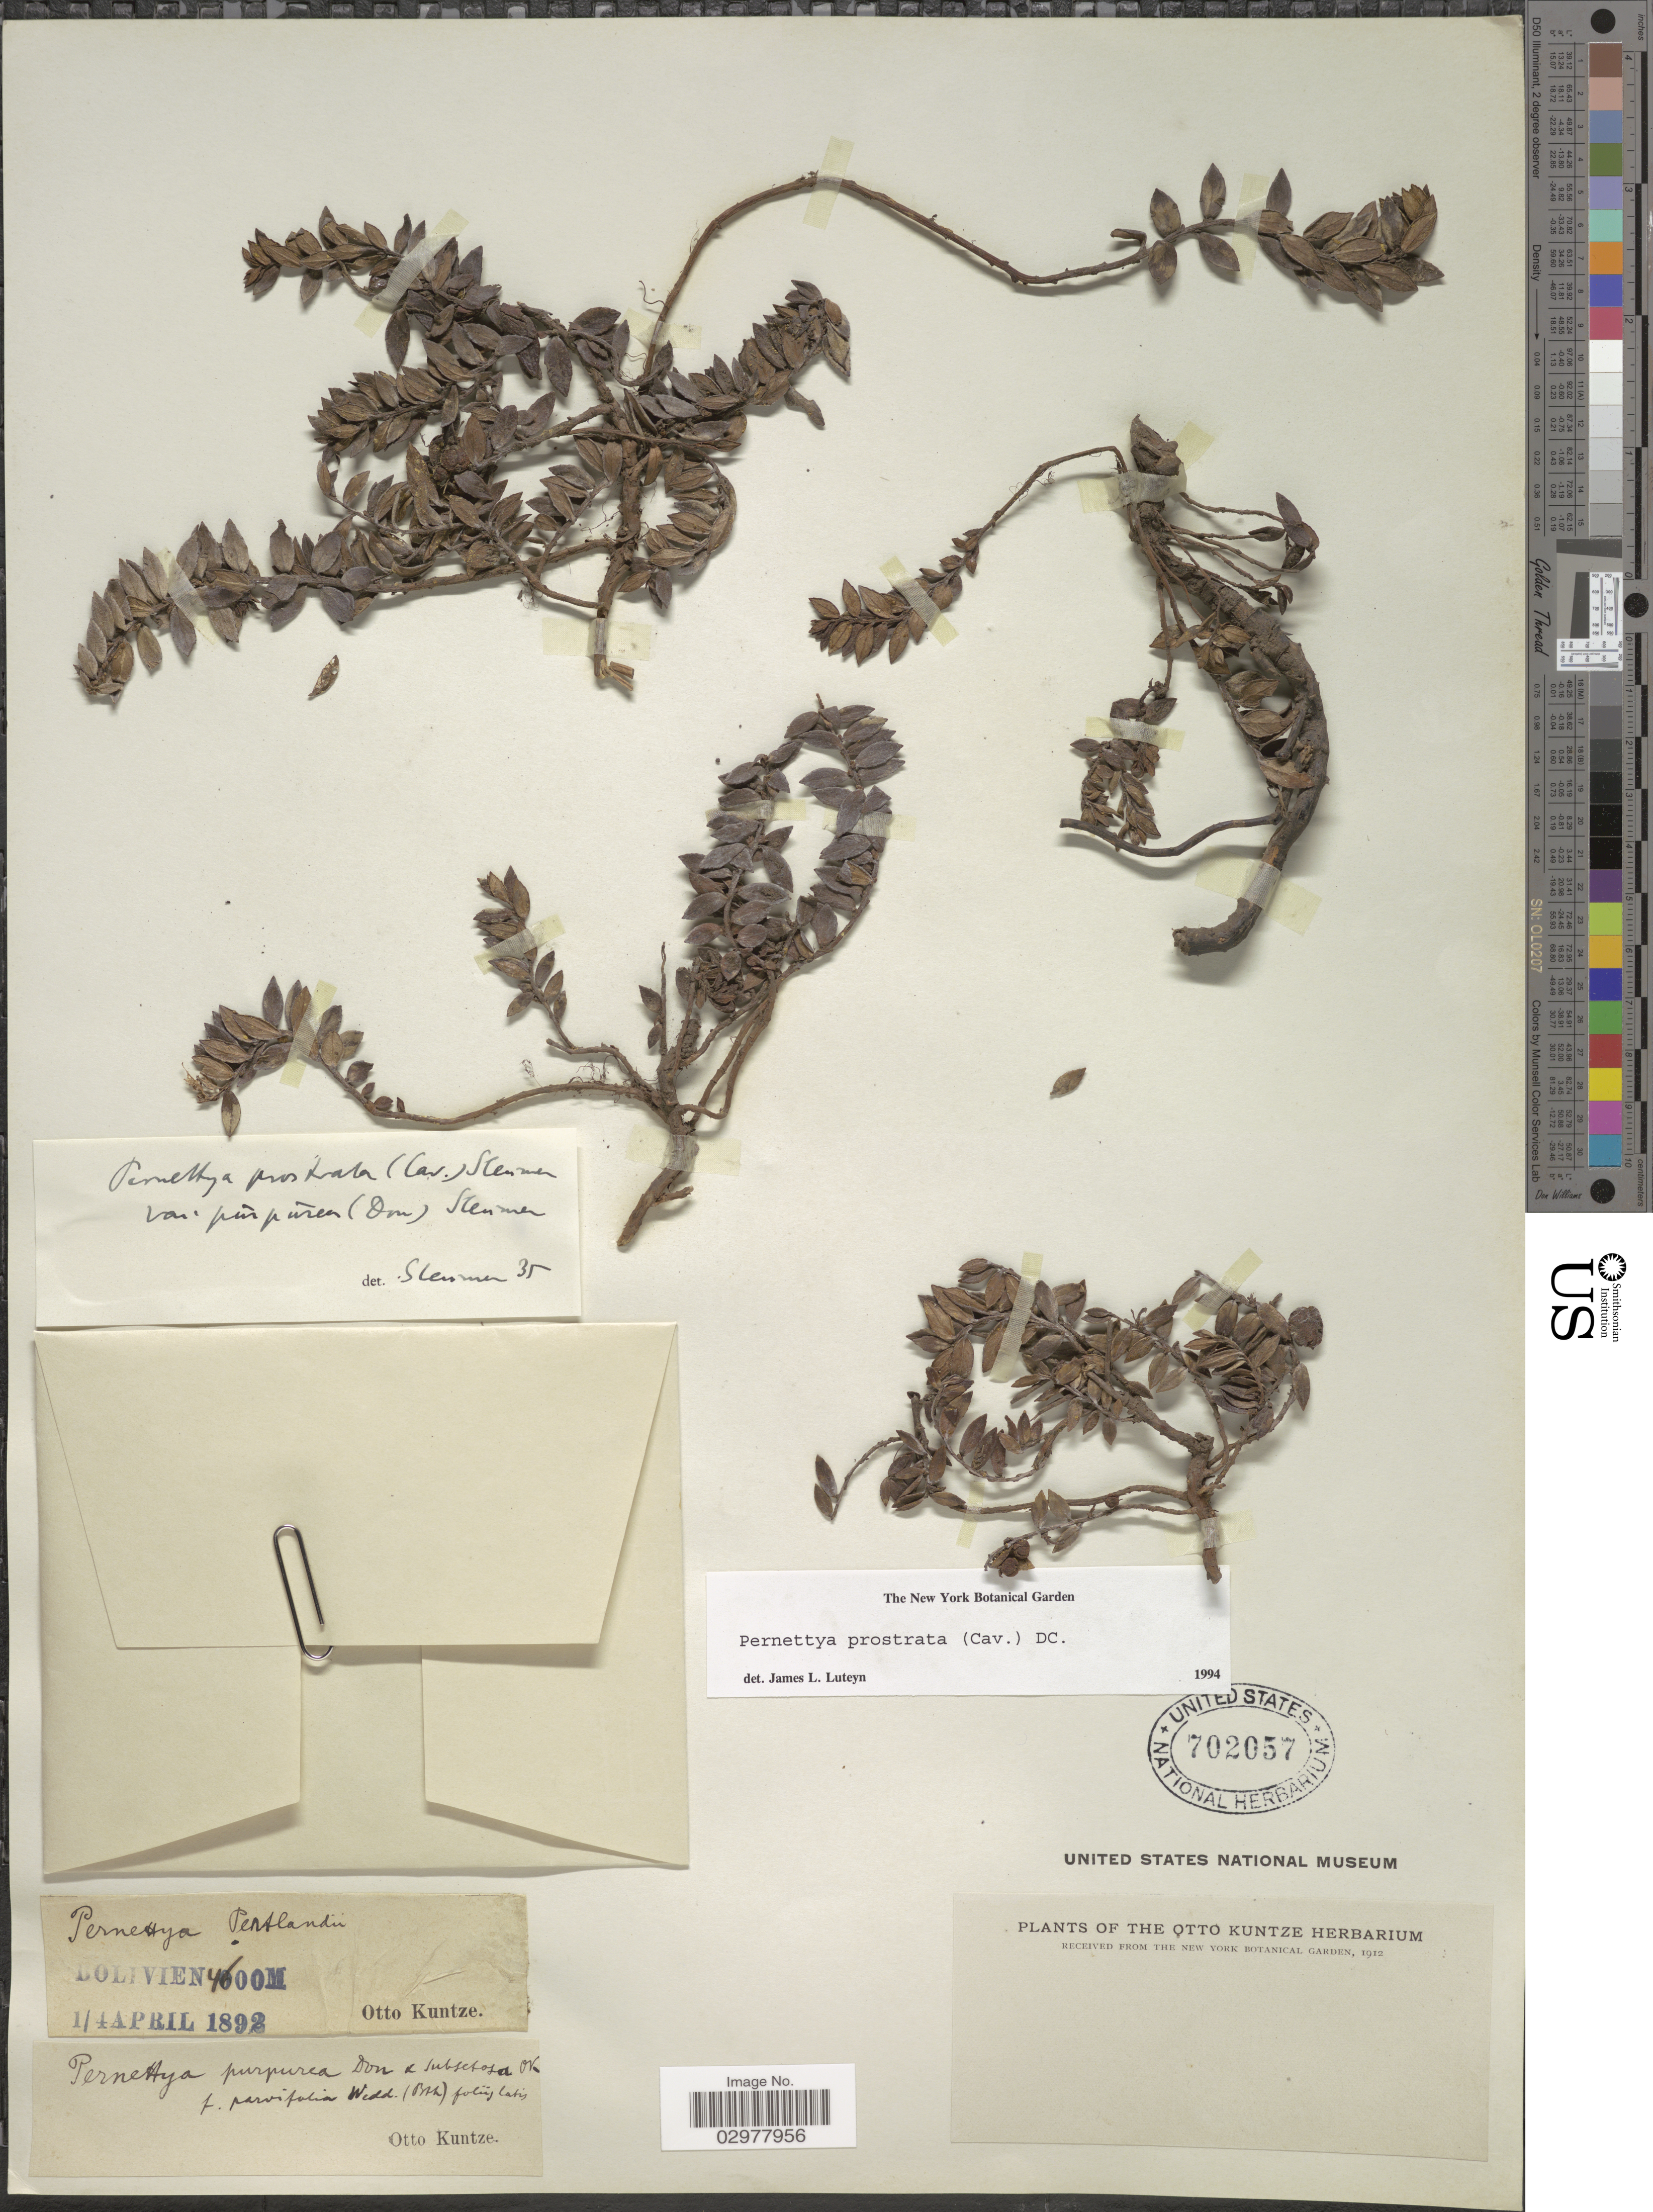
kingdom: Plantae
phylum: Tracheophyta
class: Magnoliopsida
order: Ericales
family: Ericaceae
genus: Pernettya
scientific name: Pernettya prostrata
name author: (Cav.) DC.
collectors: C.E.O. Kuntze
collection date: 1892-04-01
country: Bolivia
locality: Bolivien.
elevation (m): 4600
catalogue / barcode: US 702057